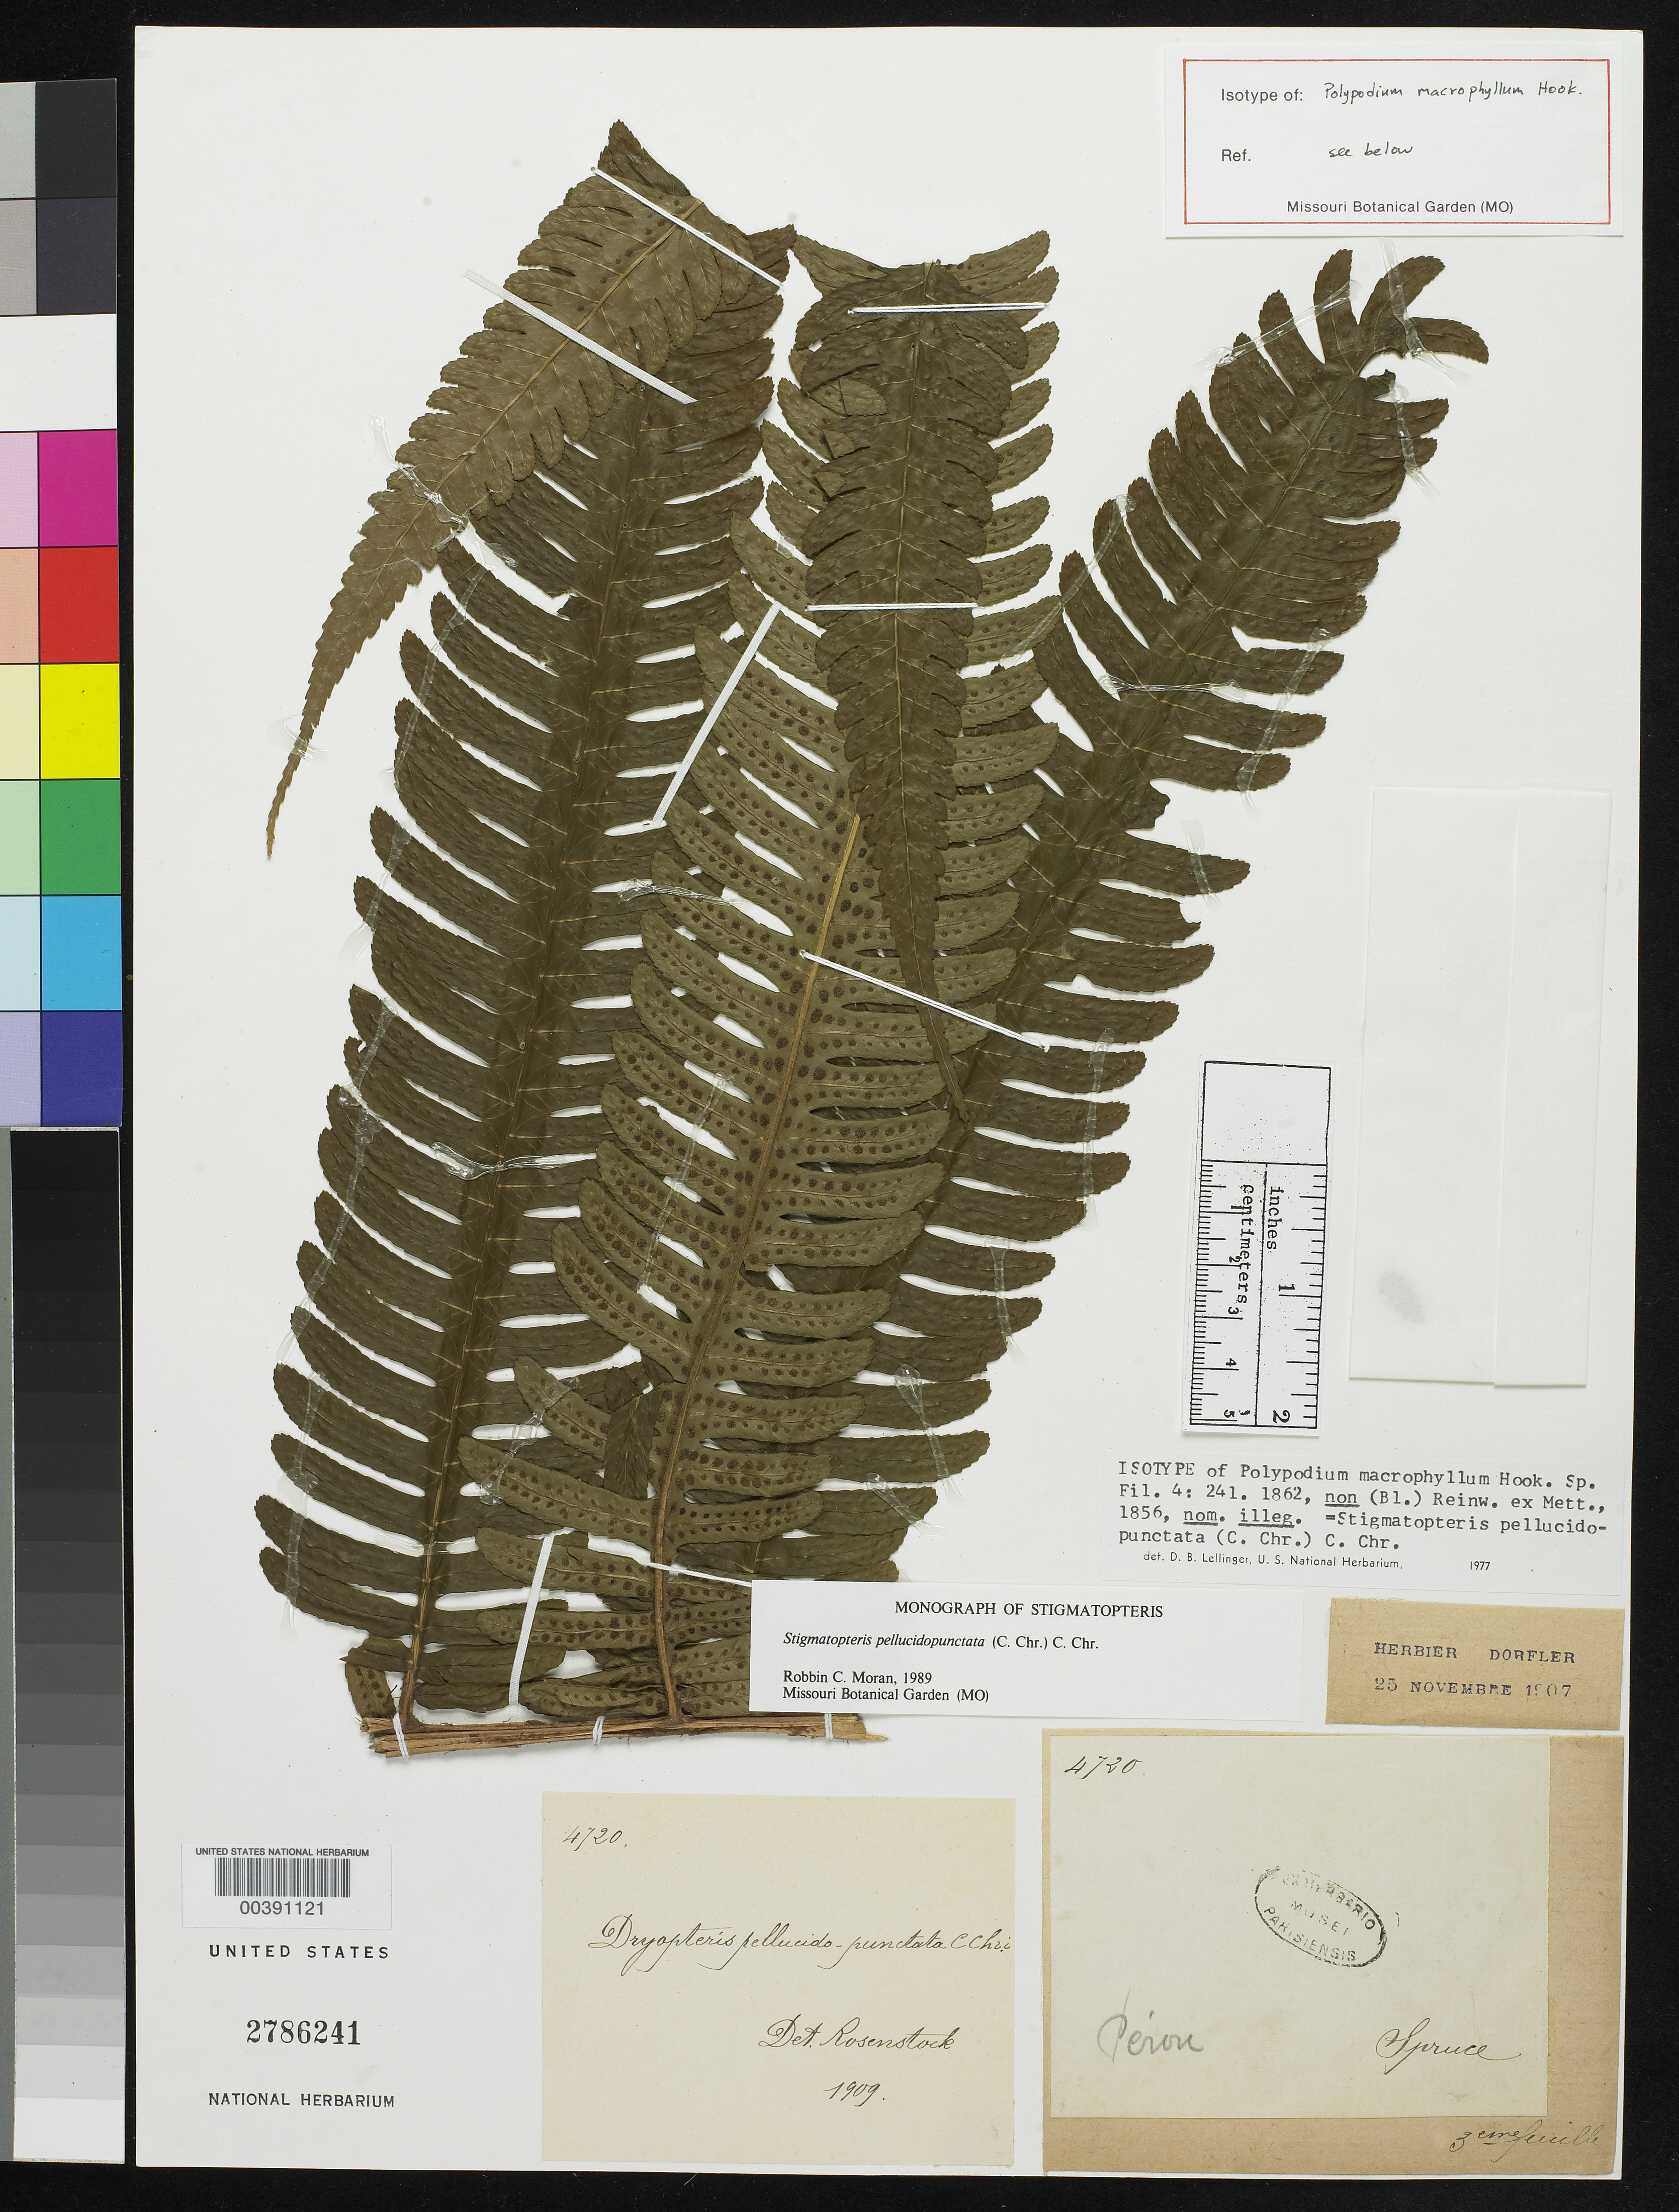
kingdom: Plantae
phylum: Tracheophyta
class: Polypodiopsida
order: Polypodiales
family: Polypodiaceae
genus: Polypodium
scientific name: Polypodium macrophyllum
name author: Hook.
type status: Isotype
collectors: R. Spruce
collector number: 4720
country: Peru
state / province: San Martín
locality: Tarapoto.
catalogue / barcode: US 2786241